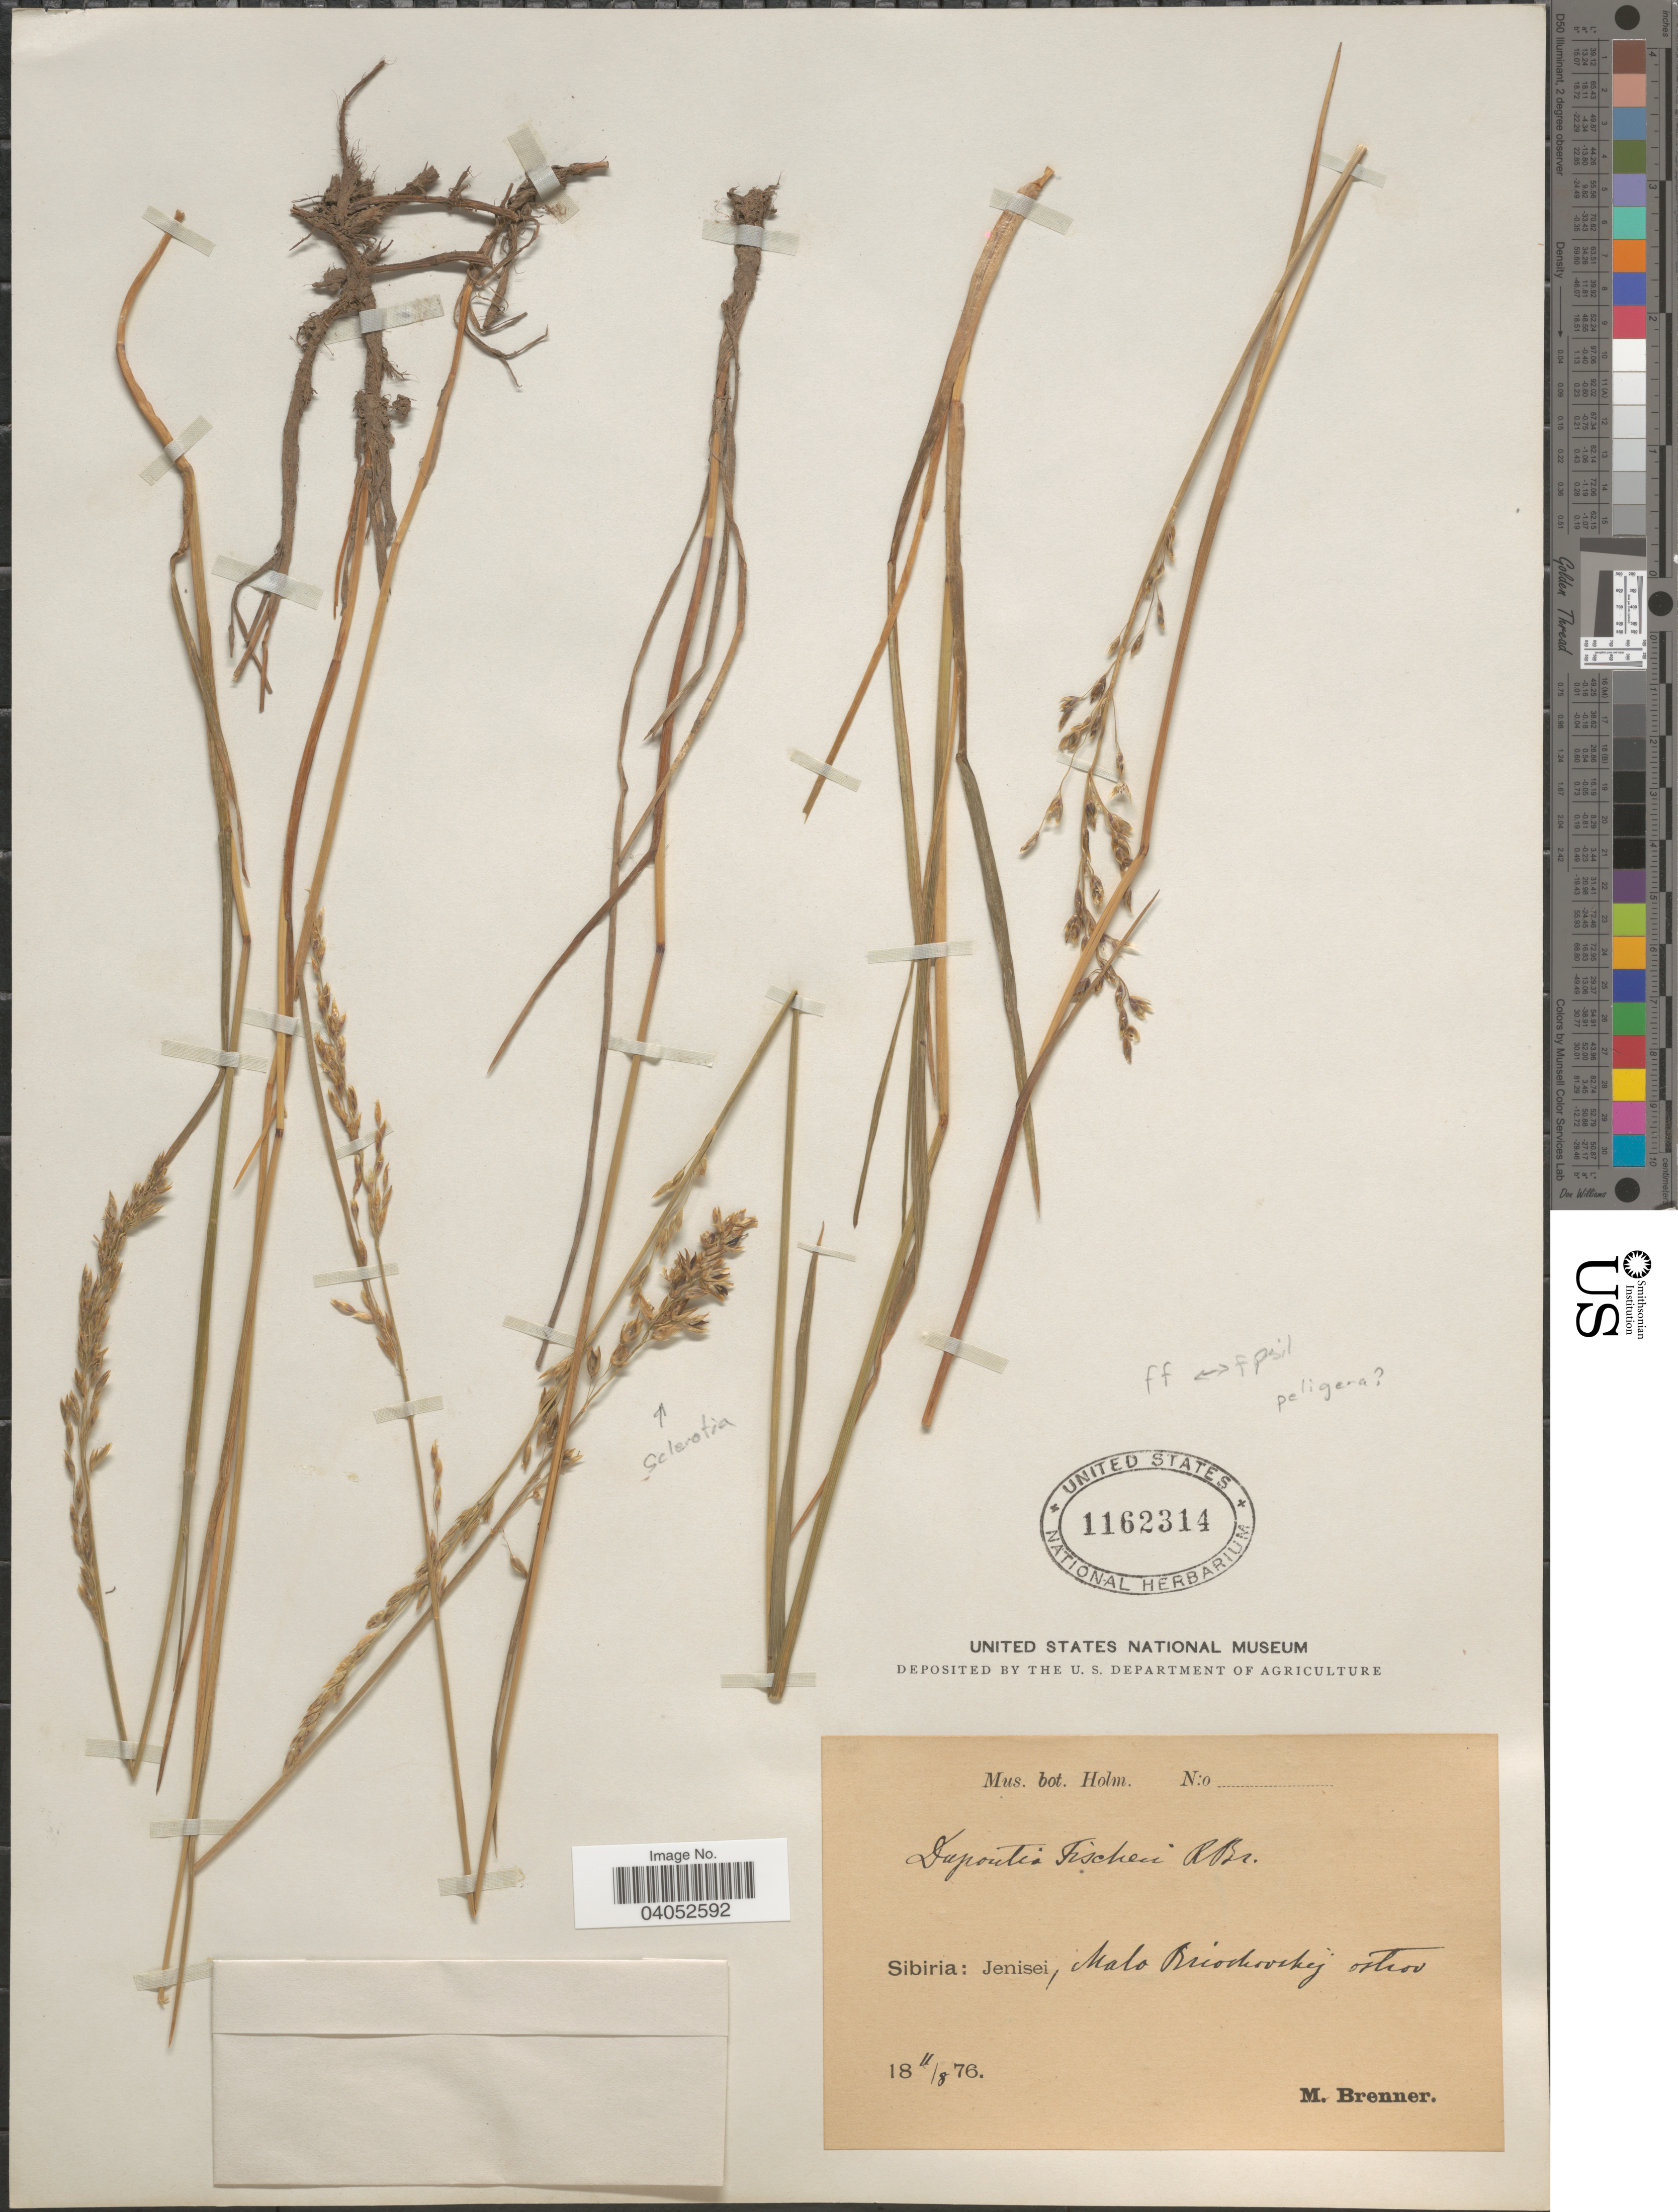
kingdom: Plantae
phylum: Tracheophyta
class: Liliopsida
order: Poales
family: Poaceae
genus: Dupontia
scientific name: Dupontia micrantha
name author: Holm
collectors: M. Brenner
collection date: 1876-08-11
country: Russian Federation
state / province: Krasnoyarsk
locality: Sibiria: Jenisei, Malo Brivckovskej ostrov. (Brekhovskiye Islands)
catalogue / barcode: US 1162314